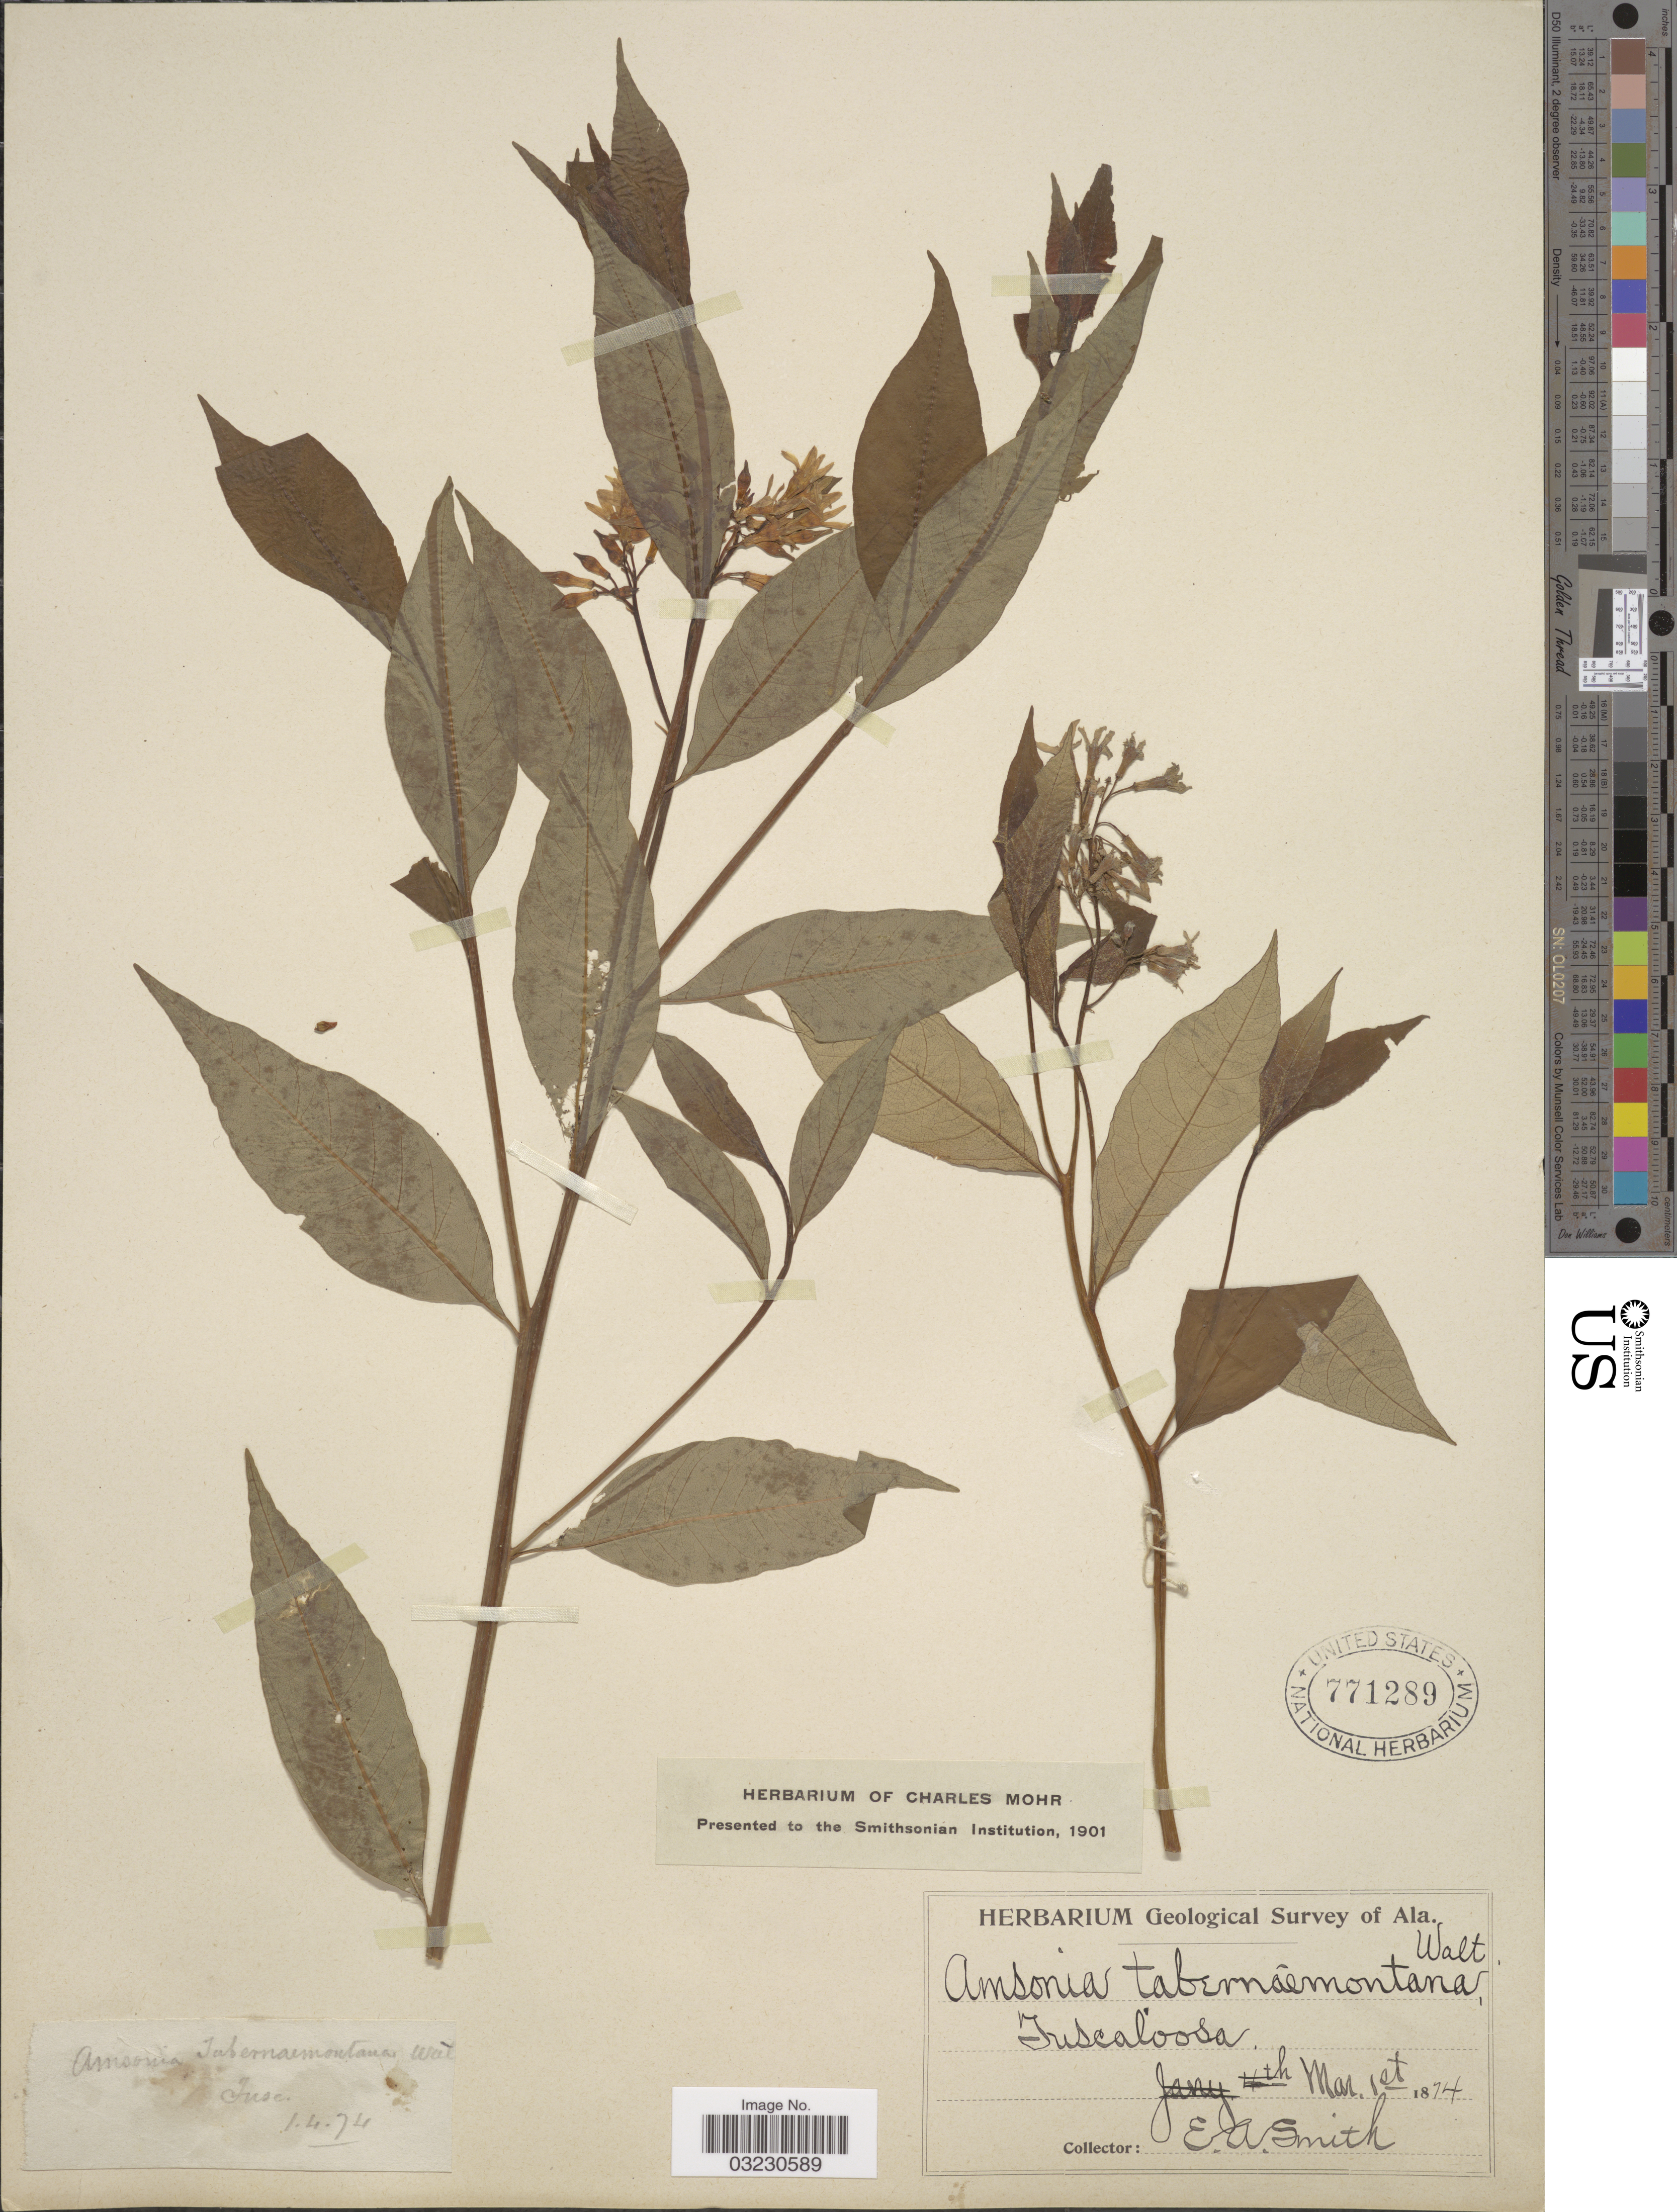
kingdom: Plantae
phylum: Tracheophyta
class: Magnoliopsida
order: Gentianales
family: Apocynaceae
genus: Amsonia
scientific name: Amsonia tabernaemontana var. salicifolia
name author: (Pursh) Woodson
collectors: E. A. Smith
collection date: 1874-03-01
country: United States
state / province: Alabama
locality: Tuscaloosa.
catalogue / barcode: US 771289